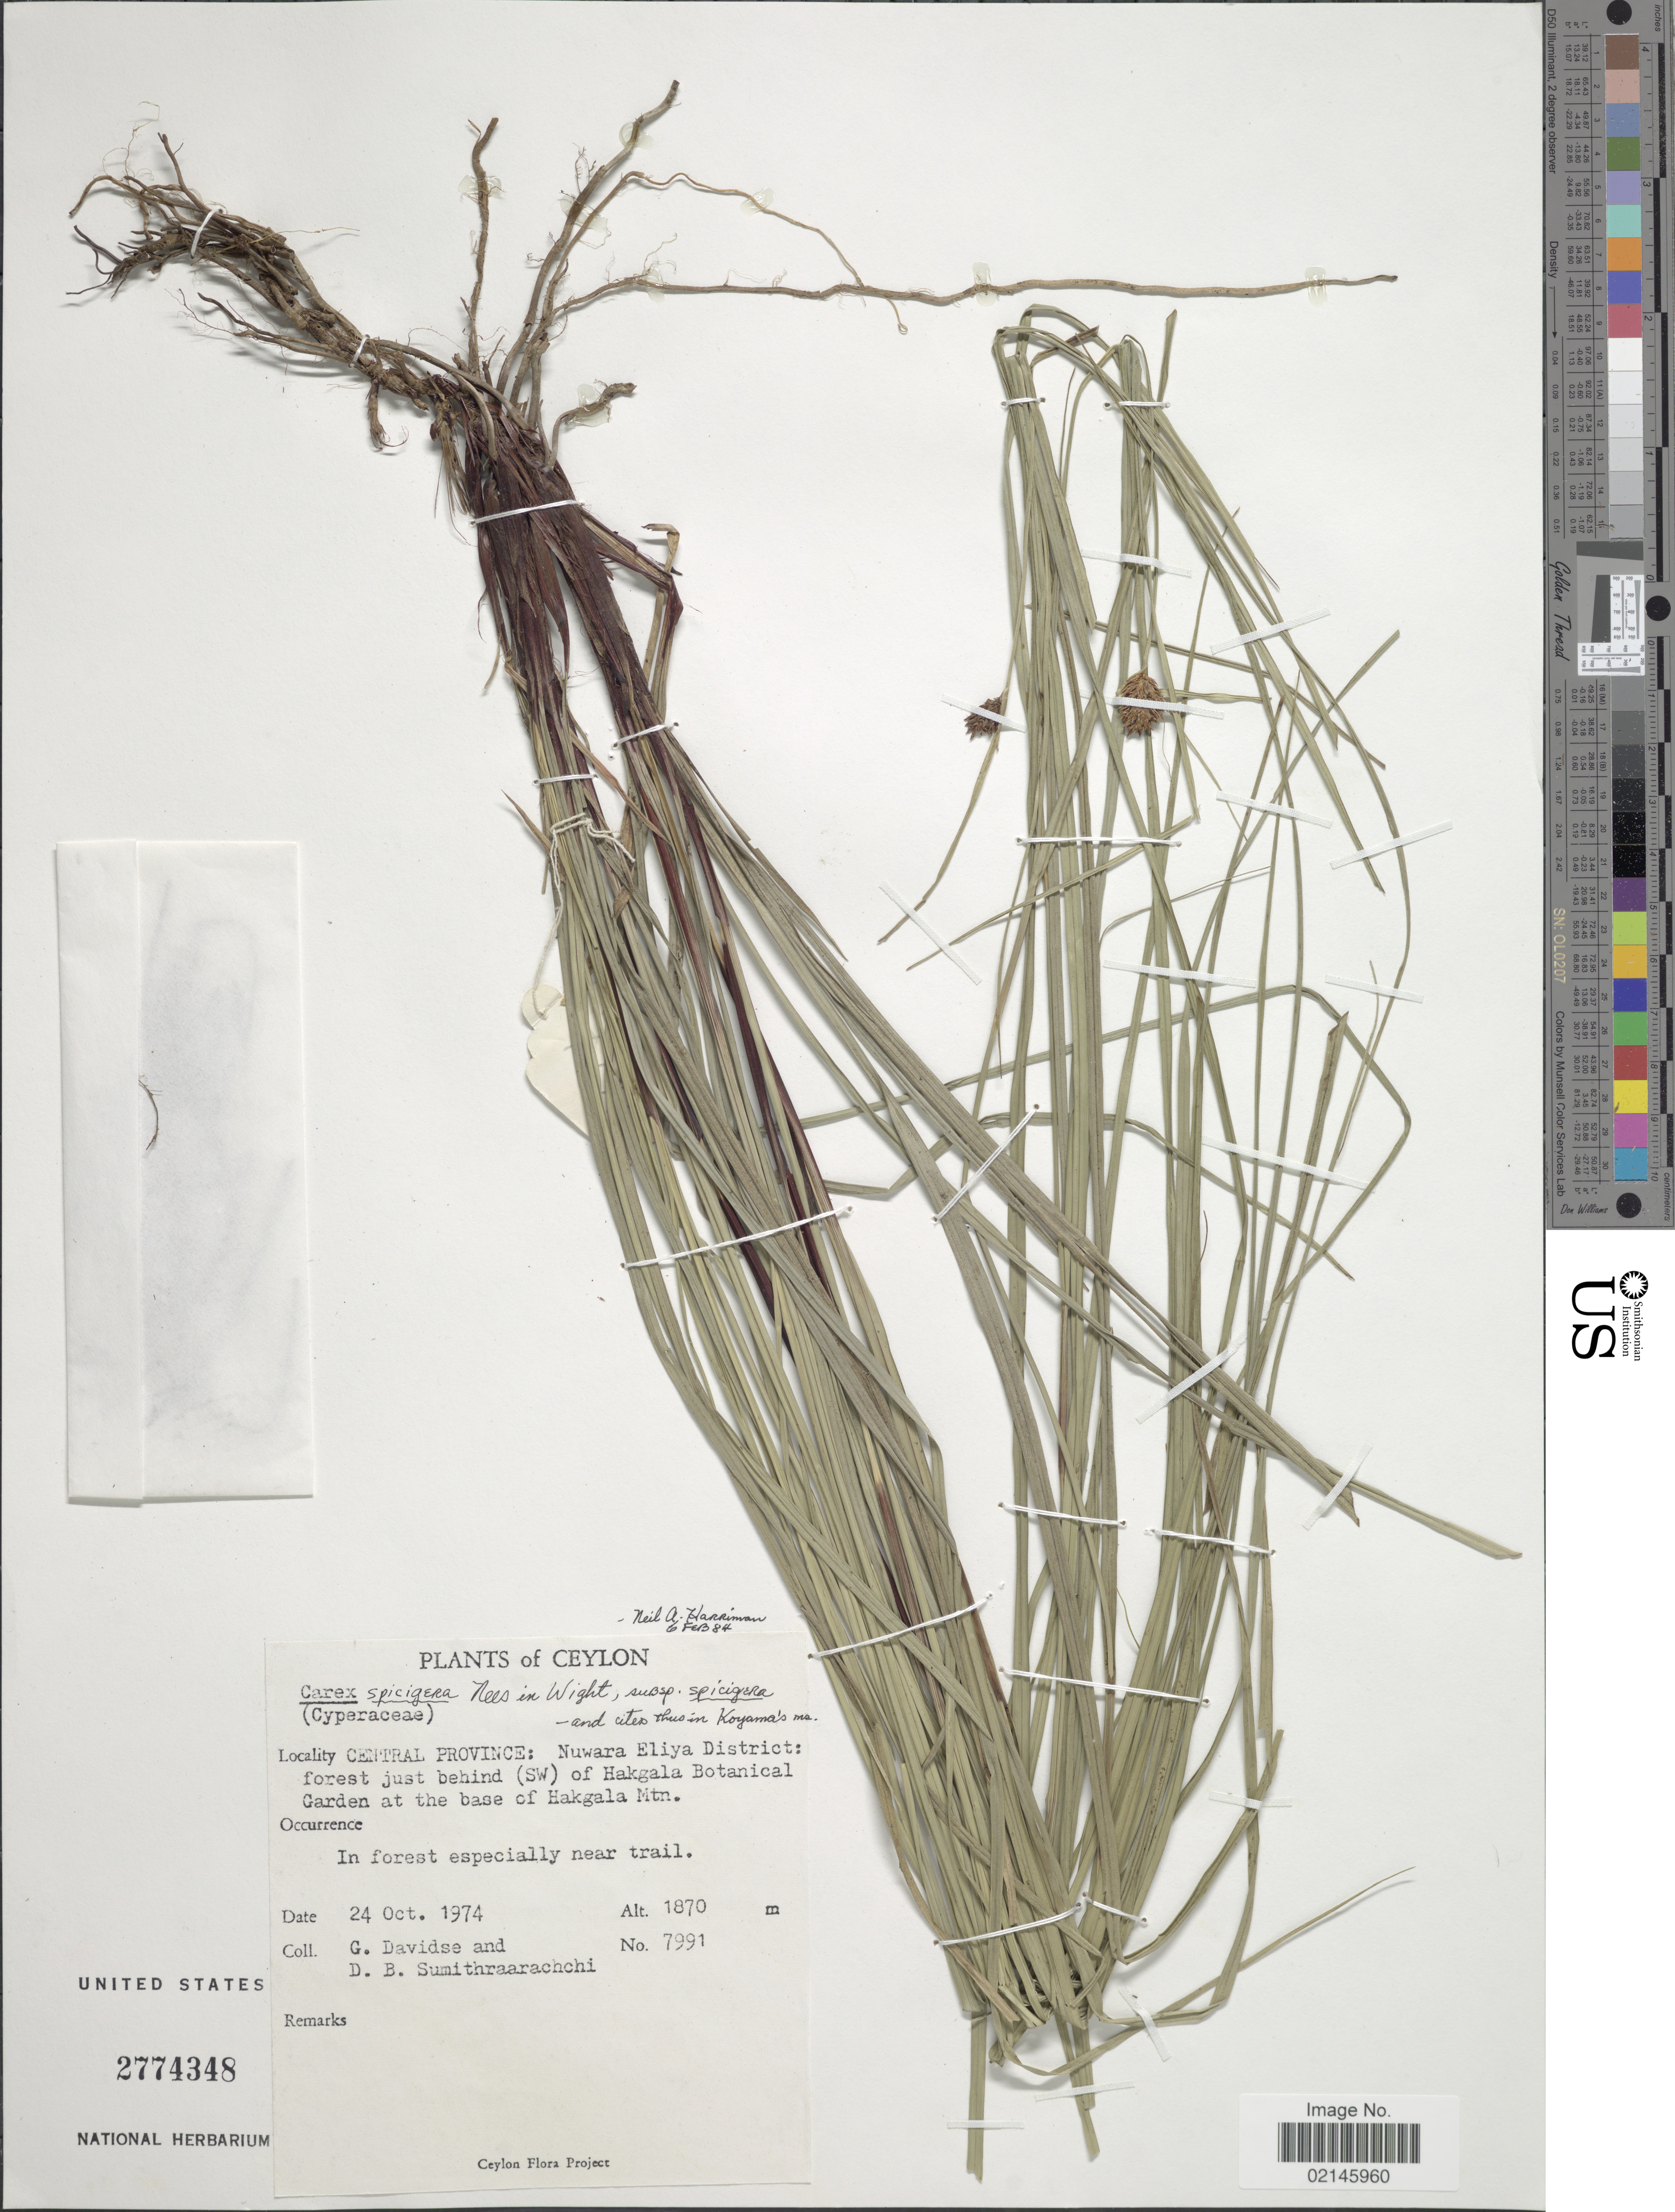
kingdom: Plantae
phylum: Tracheophyta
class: Liliopsida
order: Poales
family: Cyperaceae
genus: Carex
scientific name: Carex spicigera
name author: Nees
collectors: G. Davidse & D. B. Sumithraarachchi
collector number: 7991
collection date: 1974-10-24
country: Sri Lanka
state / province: Central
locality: Ceylon. Nuwara Eliya District: forest just behind (SW) of Hakgala Botanical Garden at the base of Hakgala Mtn.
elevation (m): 1870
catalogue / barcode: US 2774348